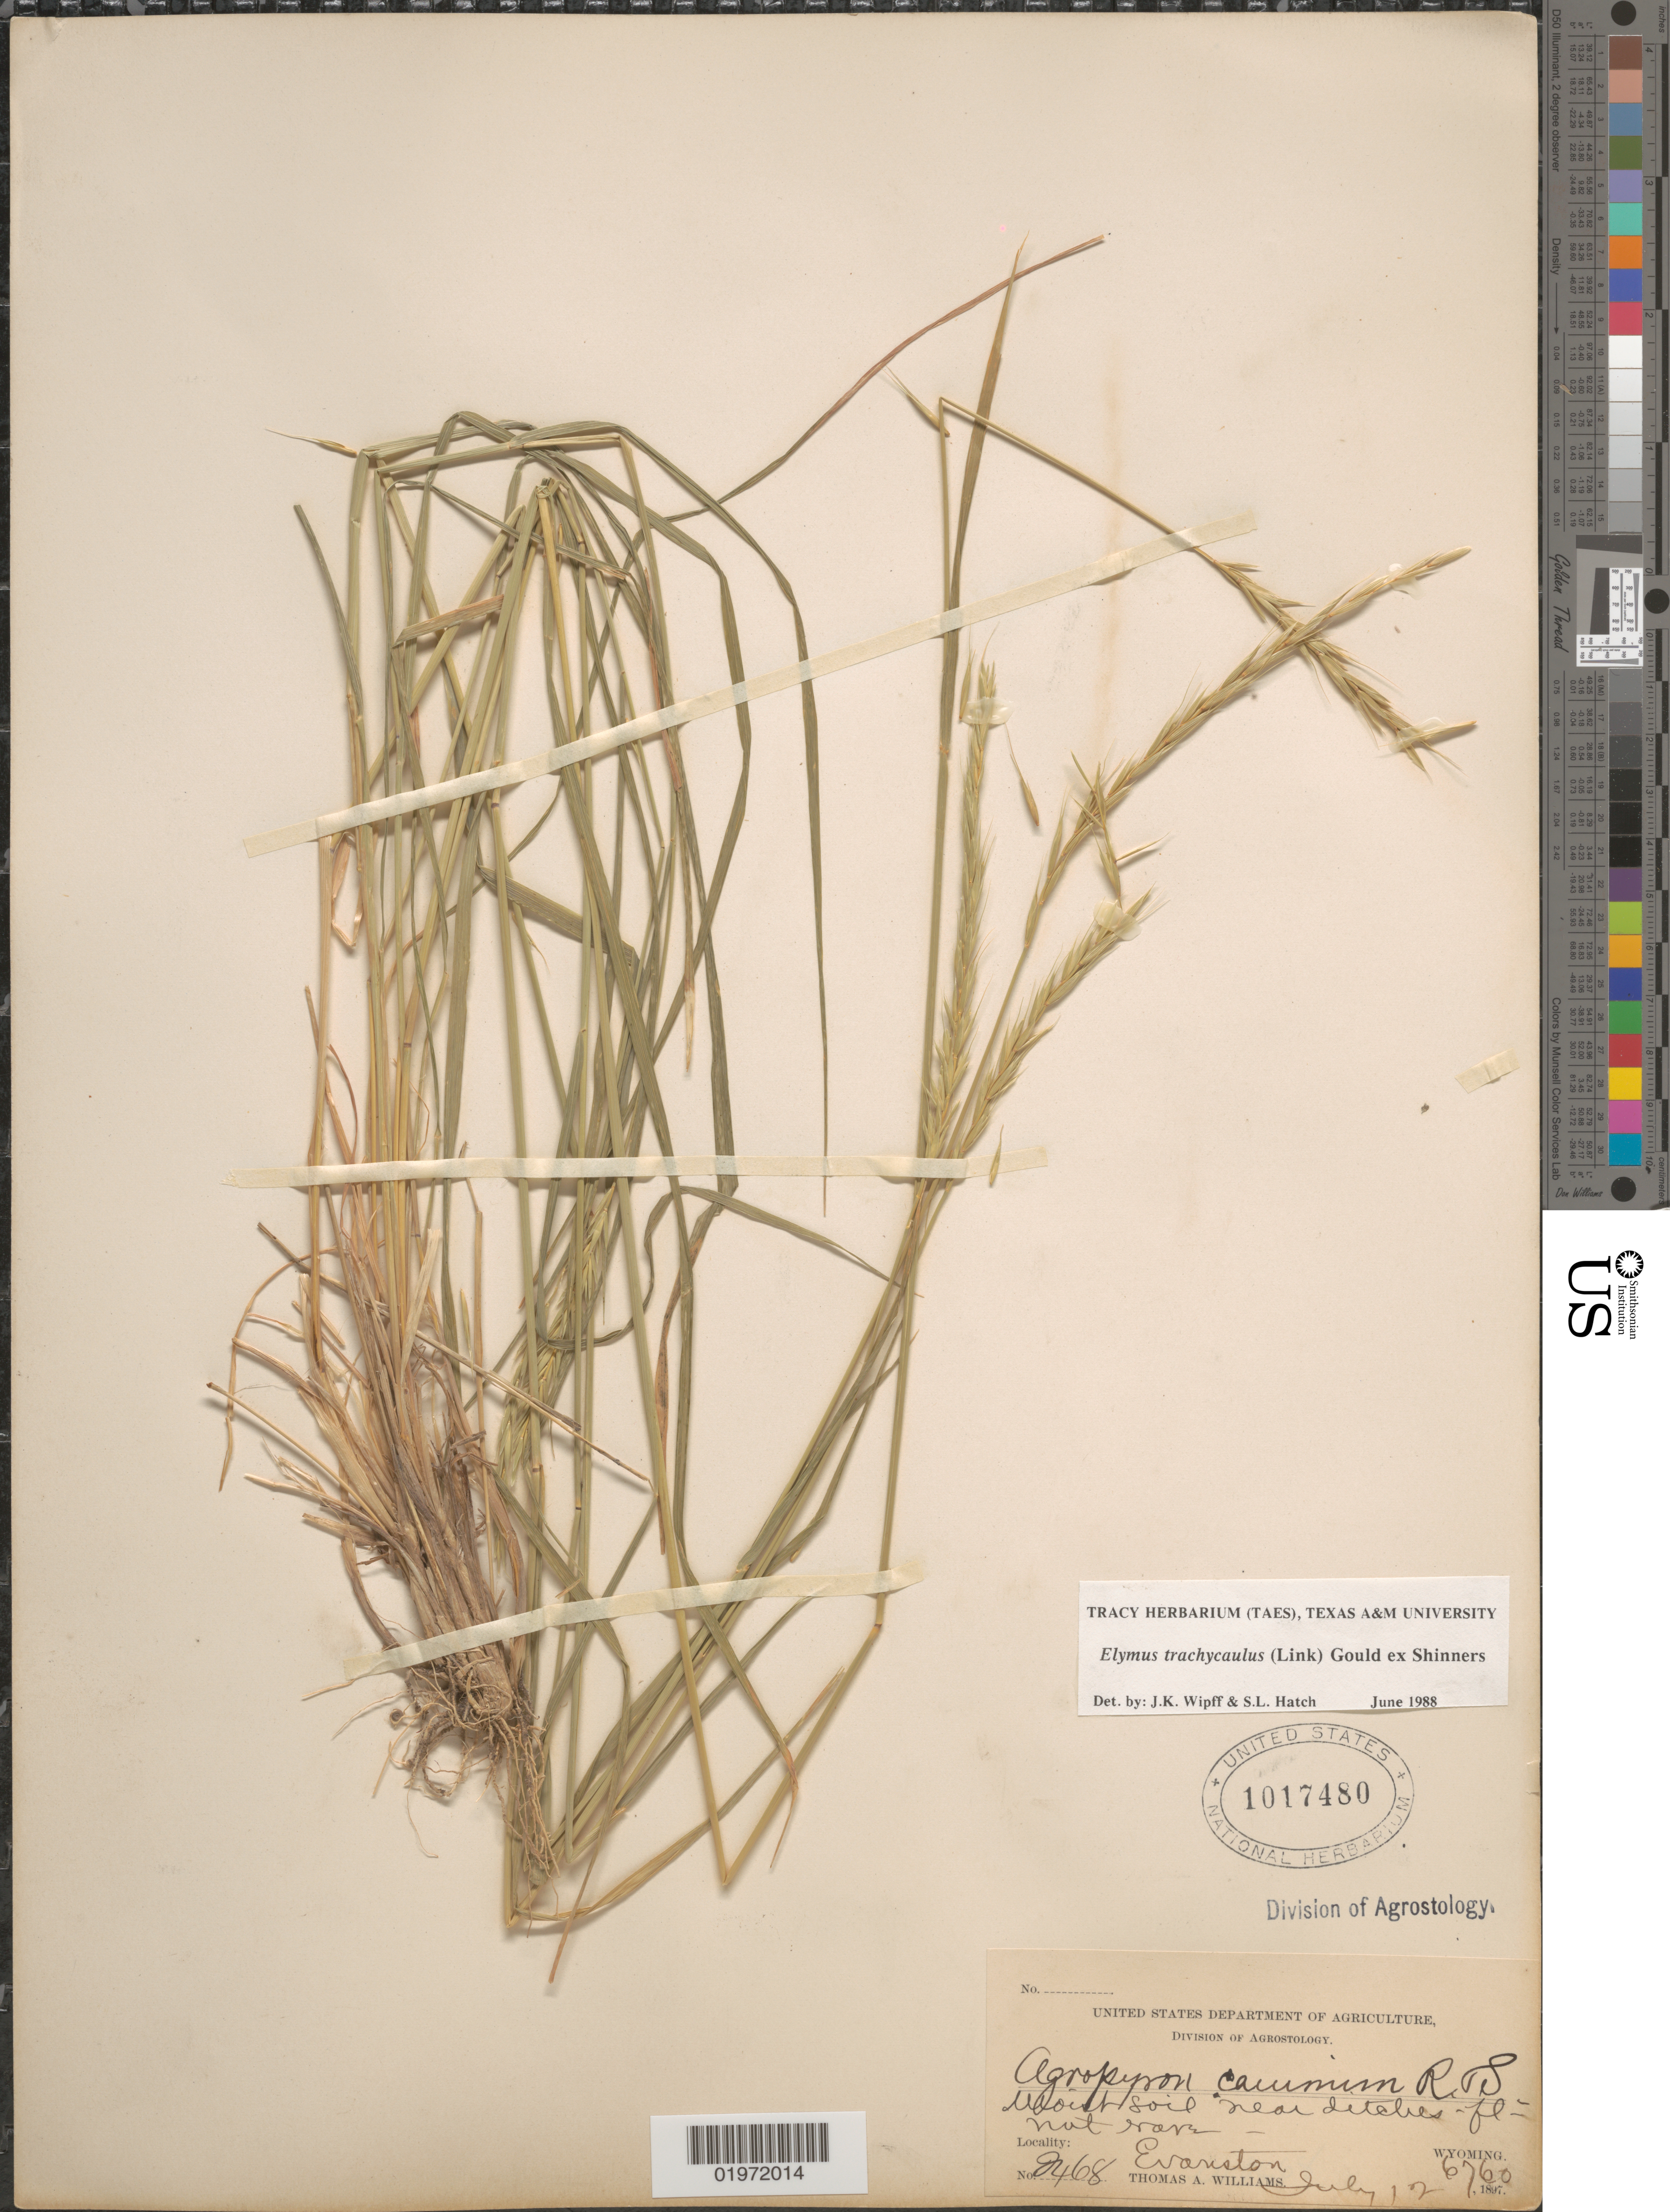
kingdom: Plantae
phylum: Tracheophyta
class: Liliopsida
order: Poales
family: Poaceae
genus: Elymus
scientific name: Elymus trachycaulus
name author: (Link) Gould ex Shinners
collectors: T. A. Williams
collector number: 2468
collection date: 1897-07-12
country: United States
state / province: Wyoming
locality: Evanston.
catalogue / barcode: US 1017480